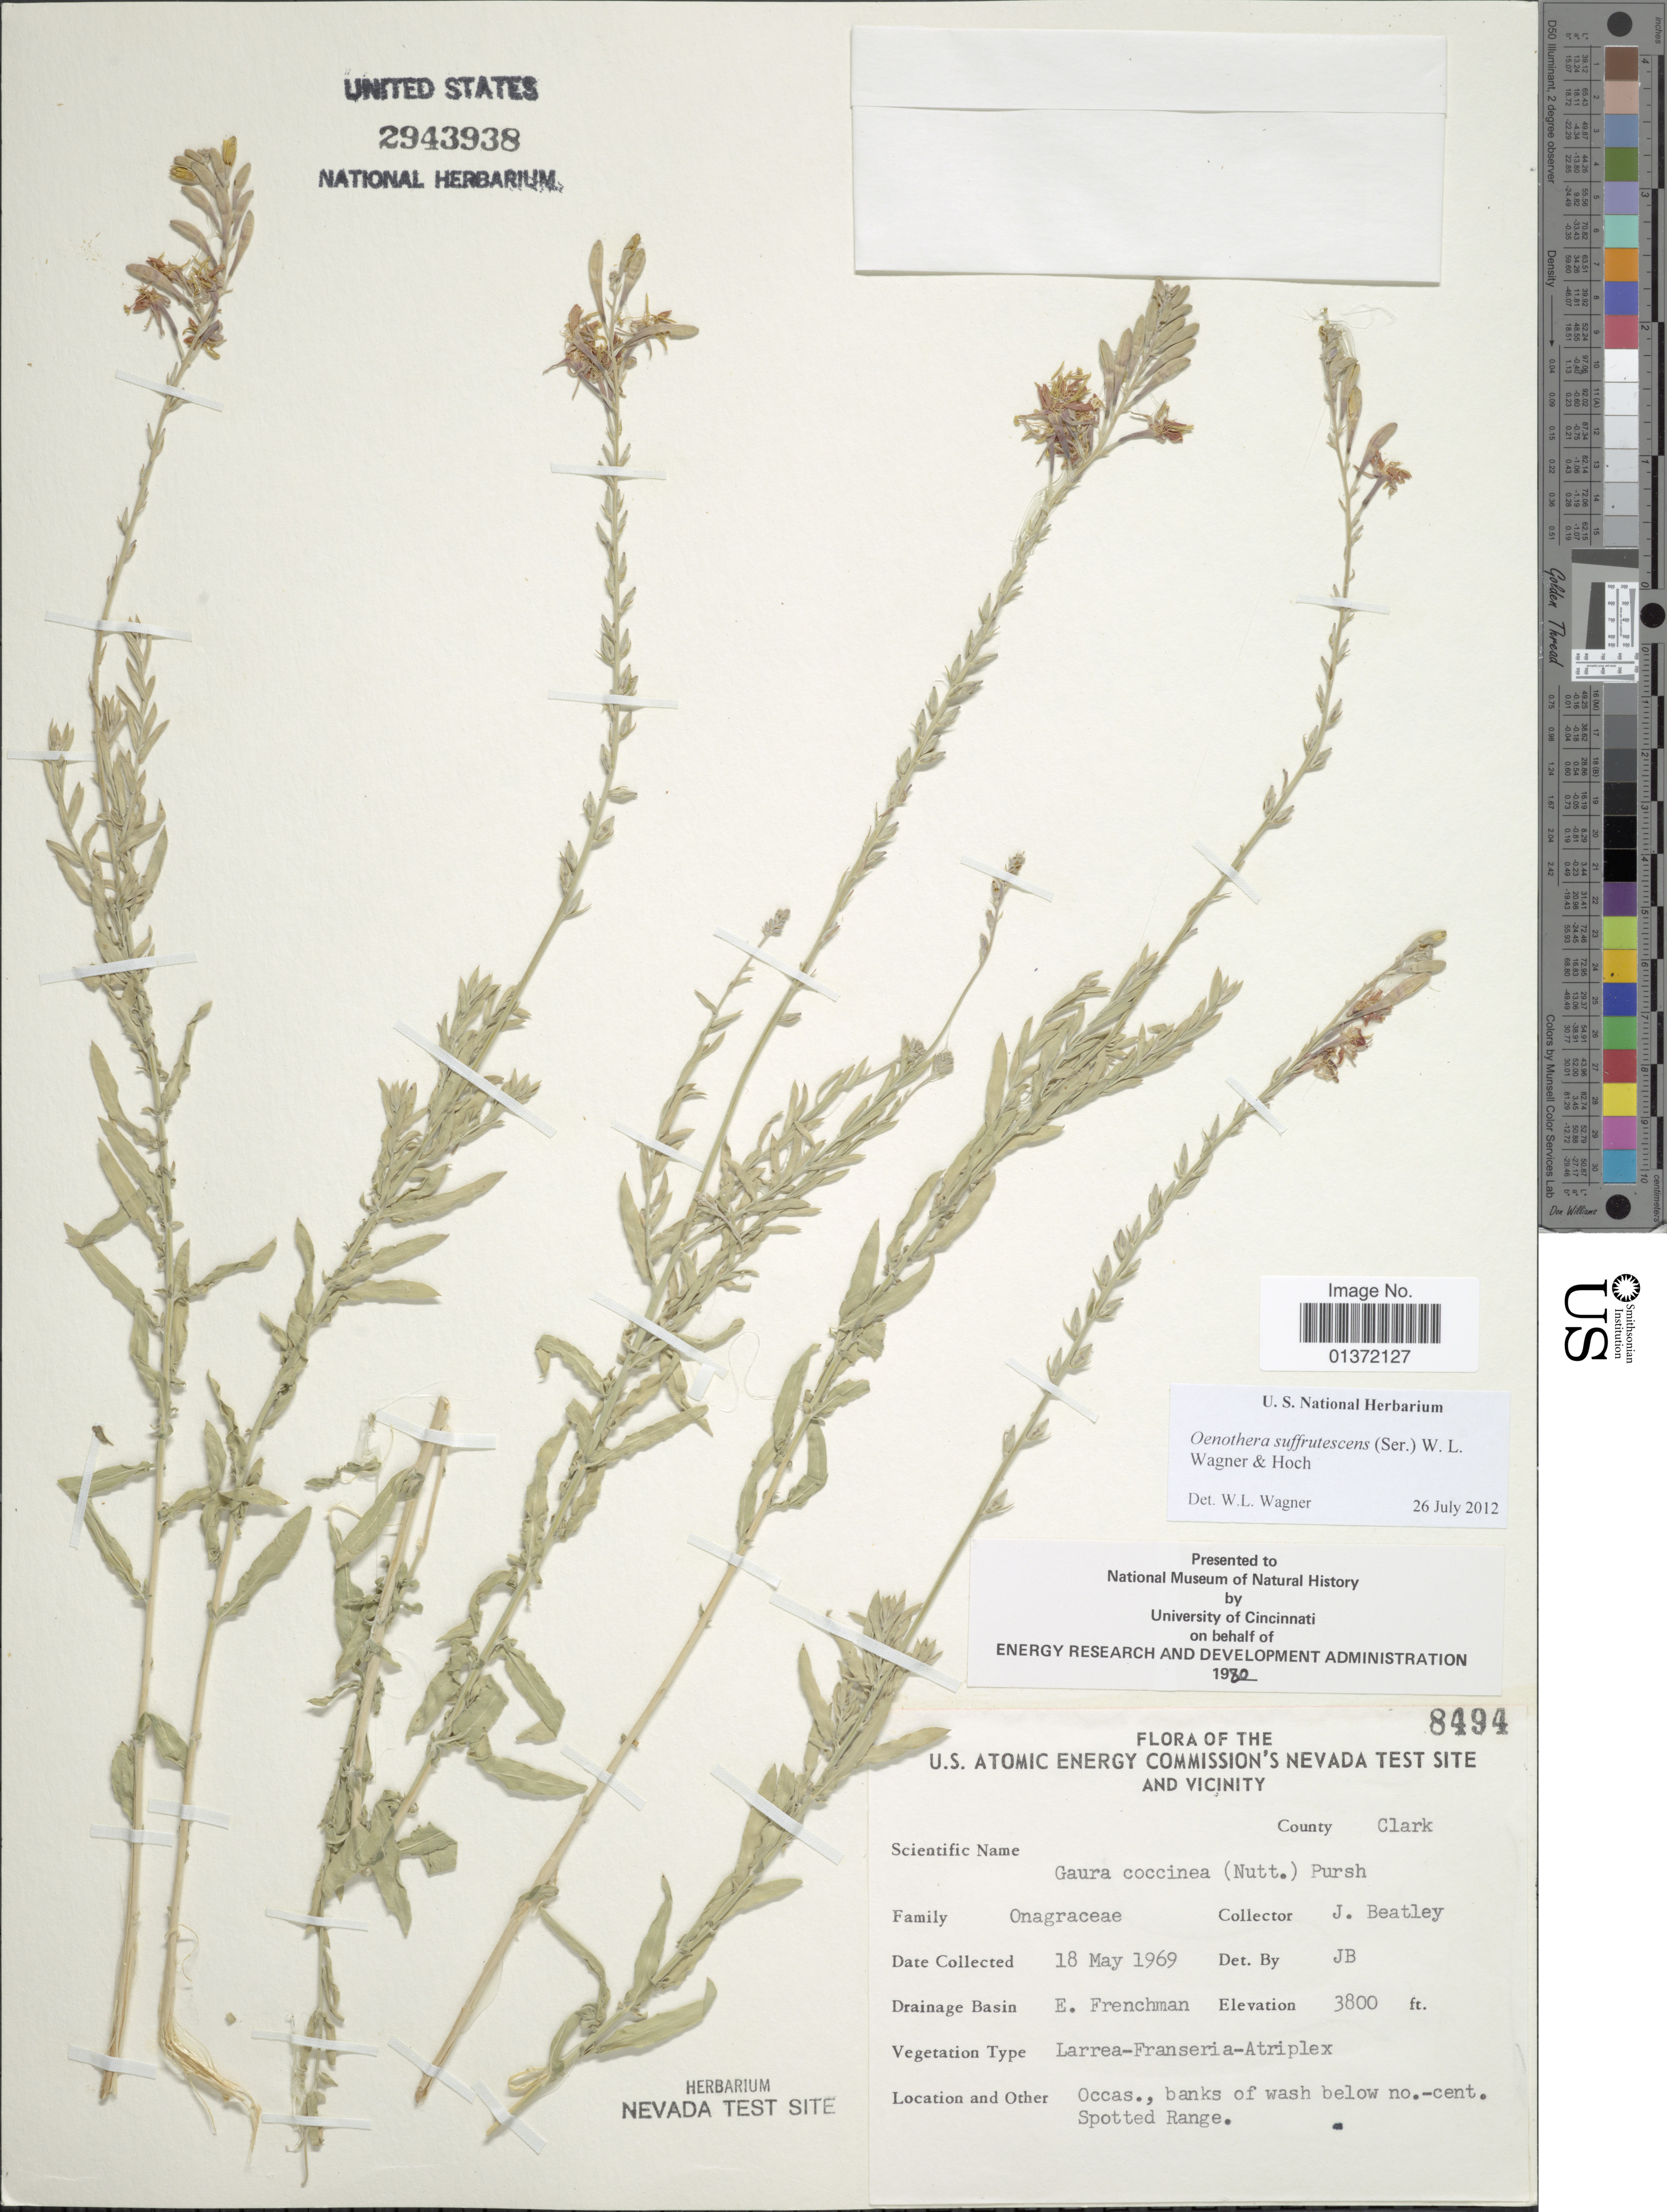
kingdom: Plantae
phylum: Tracheophyta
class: Magnoliopsida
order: Myrtales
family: Onagraceae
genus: Oenothera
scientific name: Oenothera suffrutescens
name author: (Ser.) W.L. Wagner & Hoch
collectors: J. C. Beatley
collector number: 8494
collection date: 1969-05-18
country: United States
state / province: Nevada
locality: U.S. Atomic energy commission's Nevada Test Site and vicinity, county Clark, Spotted Range.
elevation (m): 1158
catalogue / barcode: US 2943938